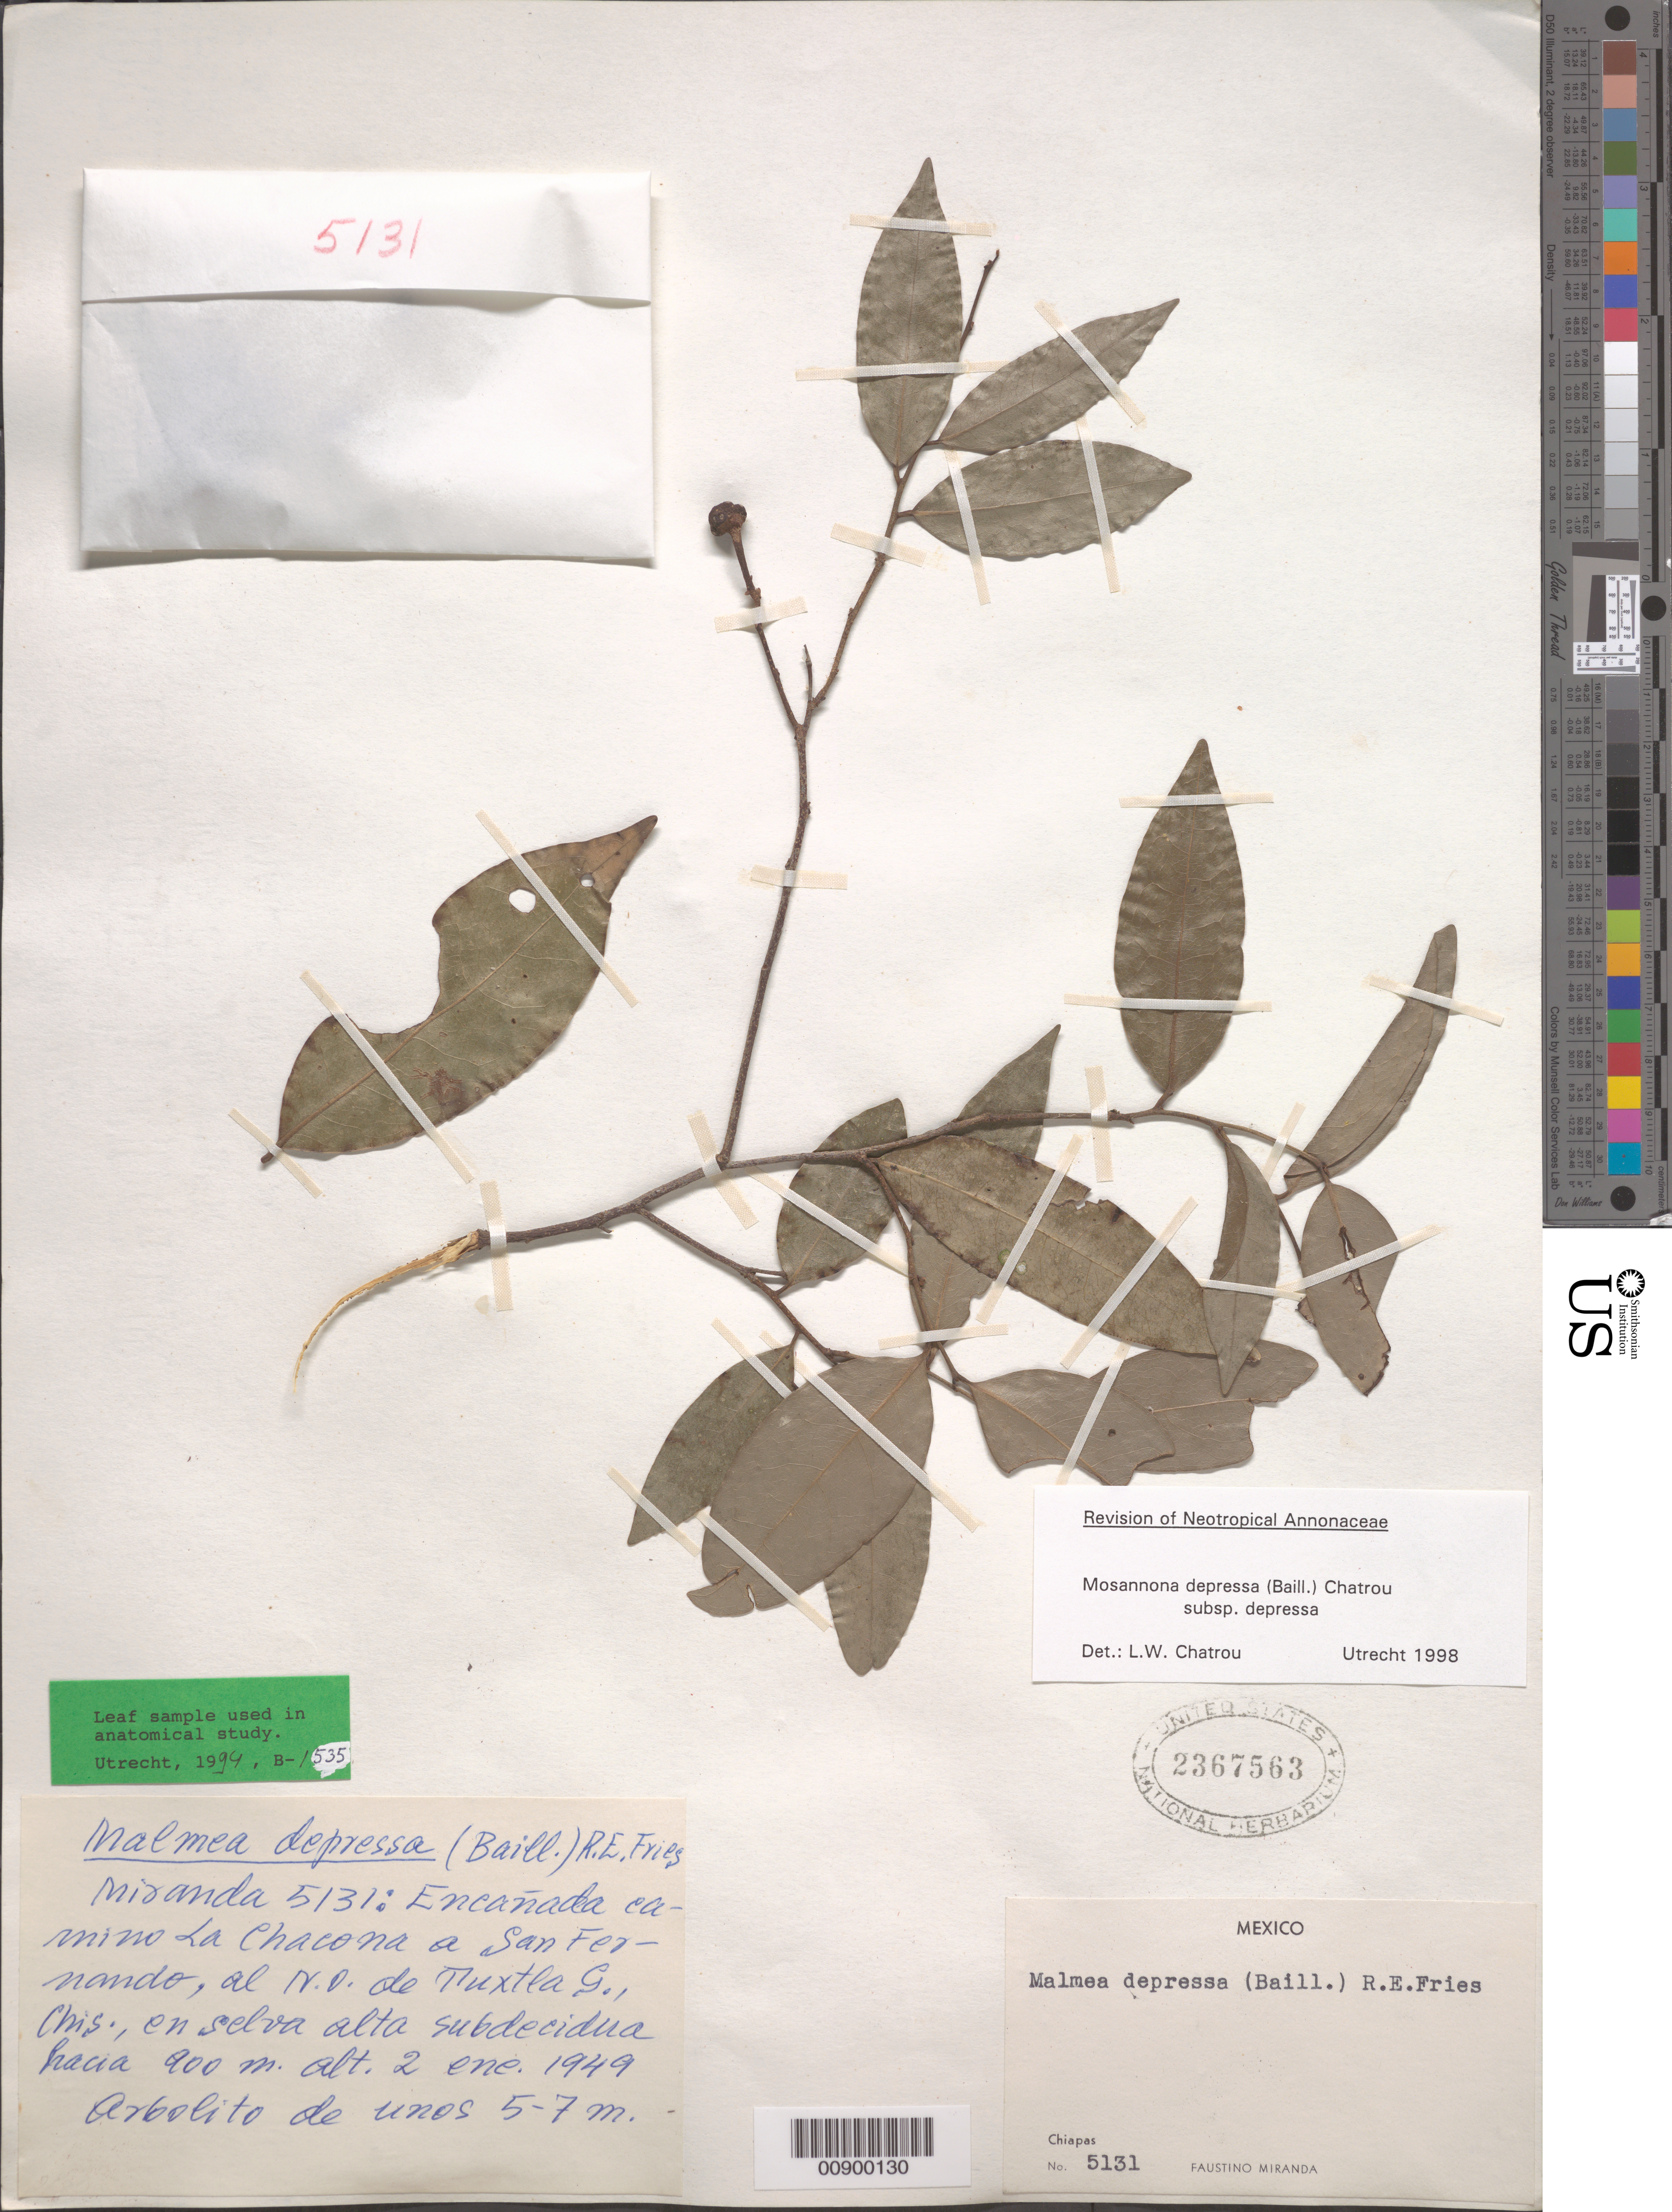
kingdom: Plantae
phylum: Tracheophyta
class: Magnoliopsida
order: Magnoliales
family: Annonaceae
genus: Malmea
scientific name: Malmea depressa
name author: (Baill.) R.E. Fr.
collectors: Miranda G., F.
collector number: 5131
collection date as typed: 02 Jan 1949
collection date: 1949-01-02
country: Mexico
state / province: Chiapas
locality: Encañada camino La Chacona a San Fernando, al N.O. de Tuxtla Gutiérrez, Chiapas.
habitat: En selva alta subdecidua.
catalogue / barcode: US 2367563